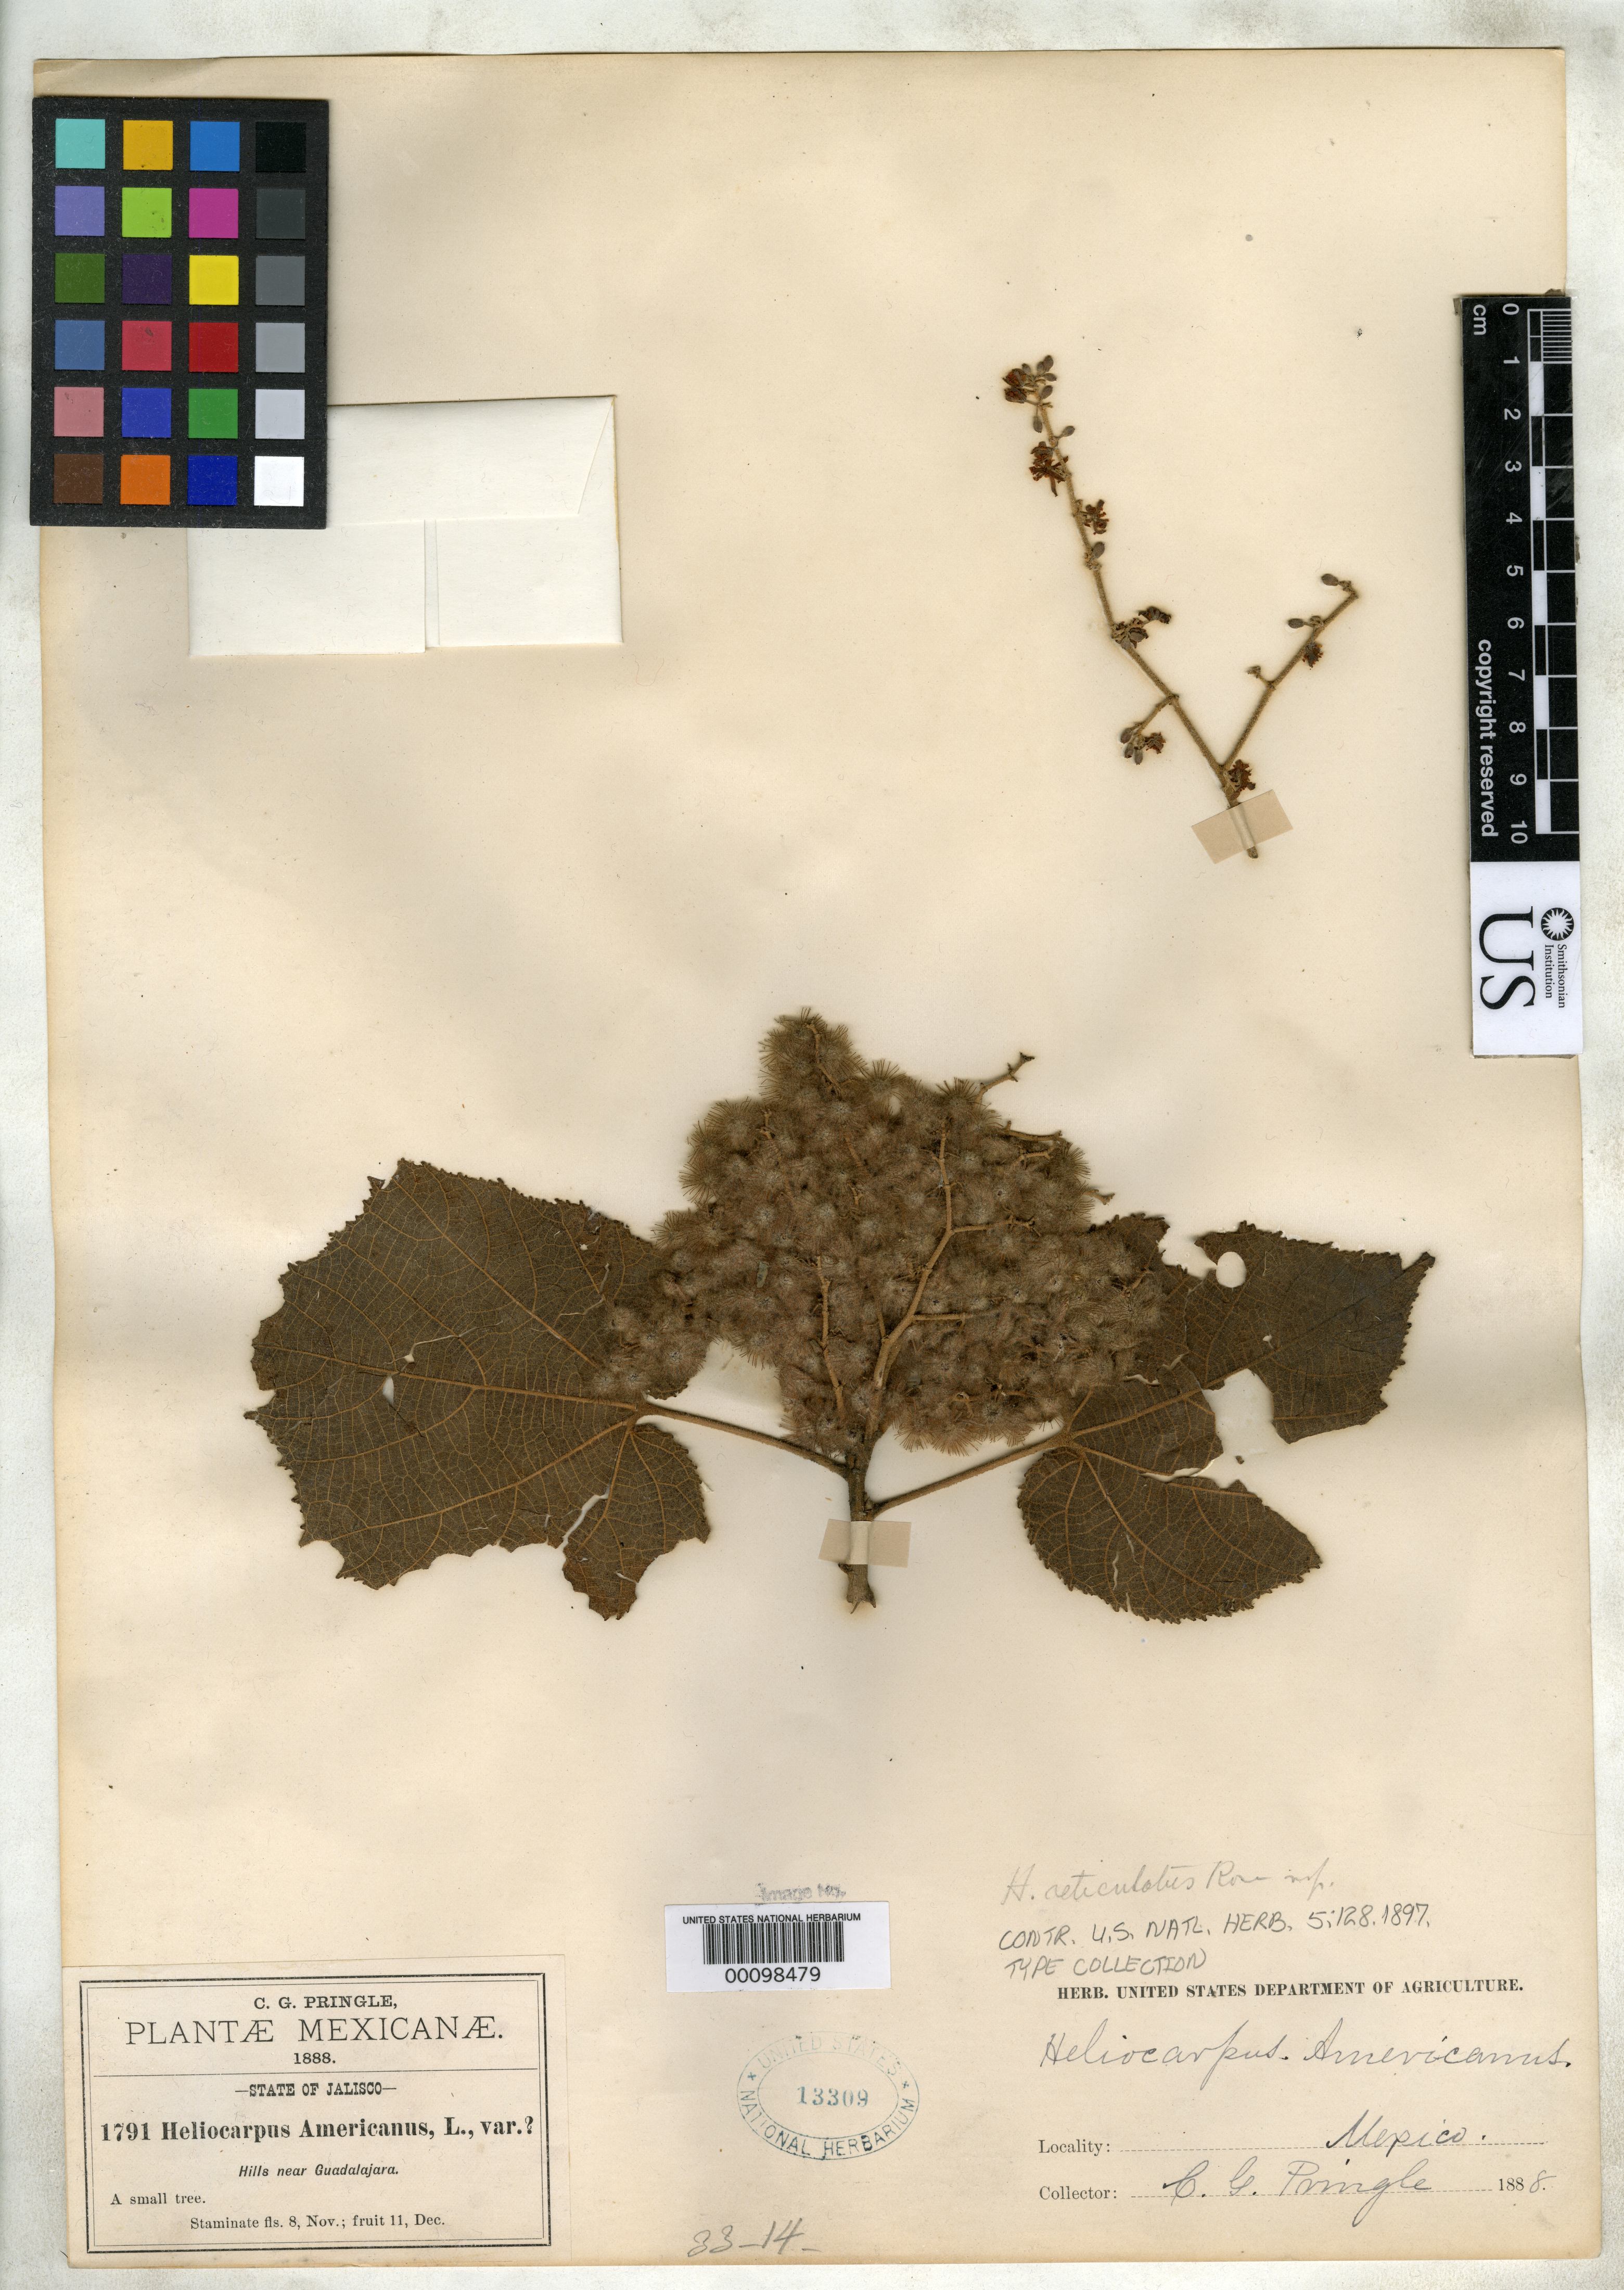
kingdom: Plantae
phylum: Tracheophyta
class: Magnoliopsida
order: Malvales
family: Malvaceae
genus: Heliocarpus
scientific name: Heliocarpus reticulatus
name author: Rose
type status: Type Collection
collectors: C. G. Pringle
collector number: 1791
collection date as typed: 08 Nov 1888 to 11 Dec 1888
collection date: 1888-11-08/1888-12-11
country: Mexico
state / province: Jalisco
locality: Guadalajara.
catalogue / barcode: US 13309